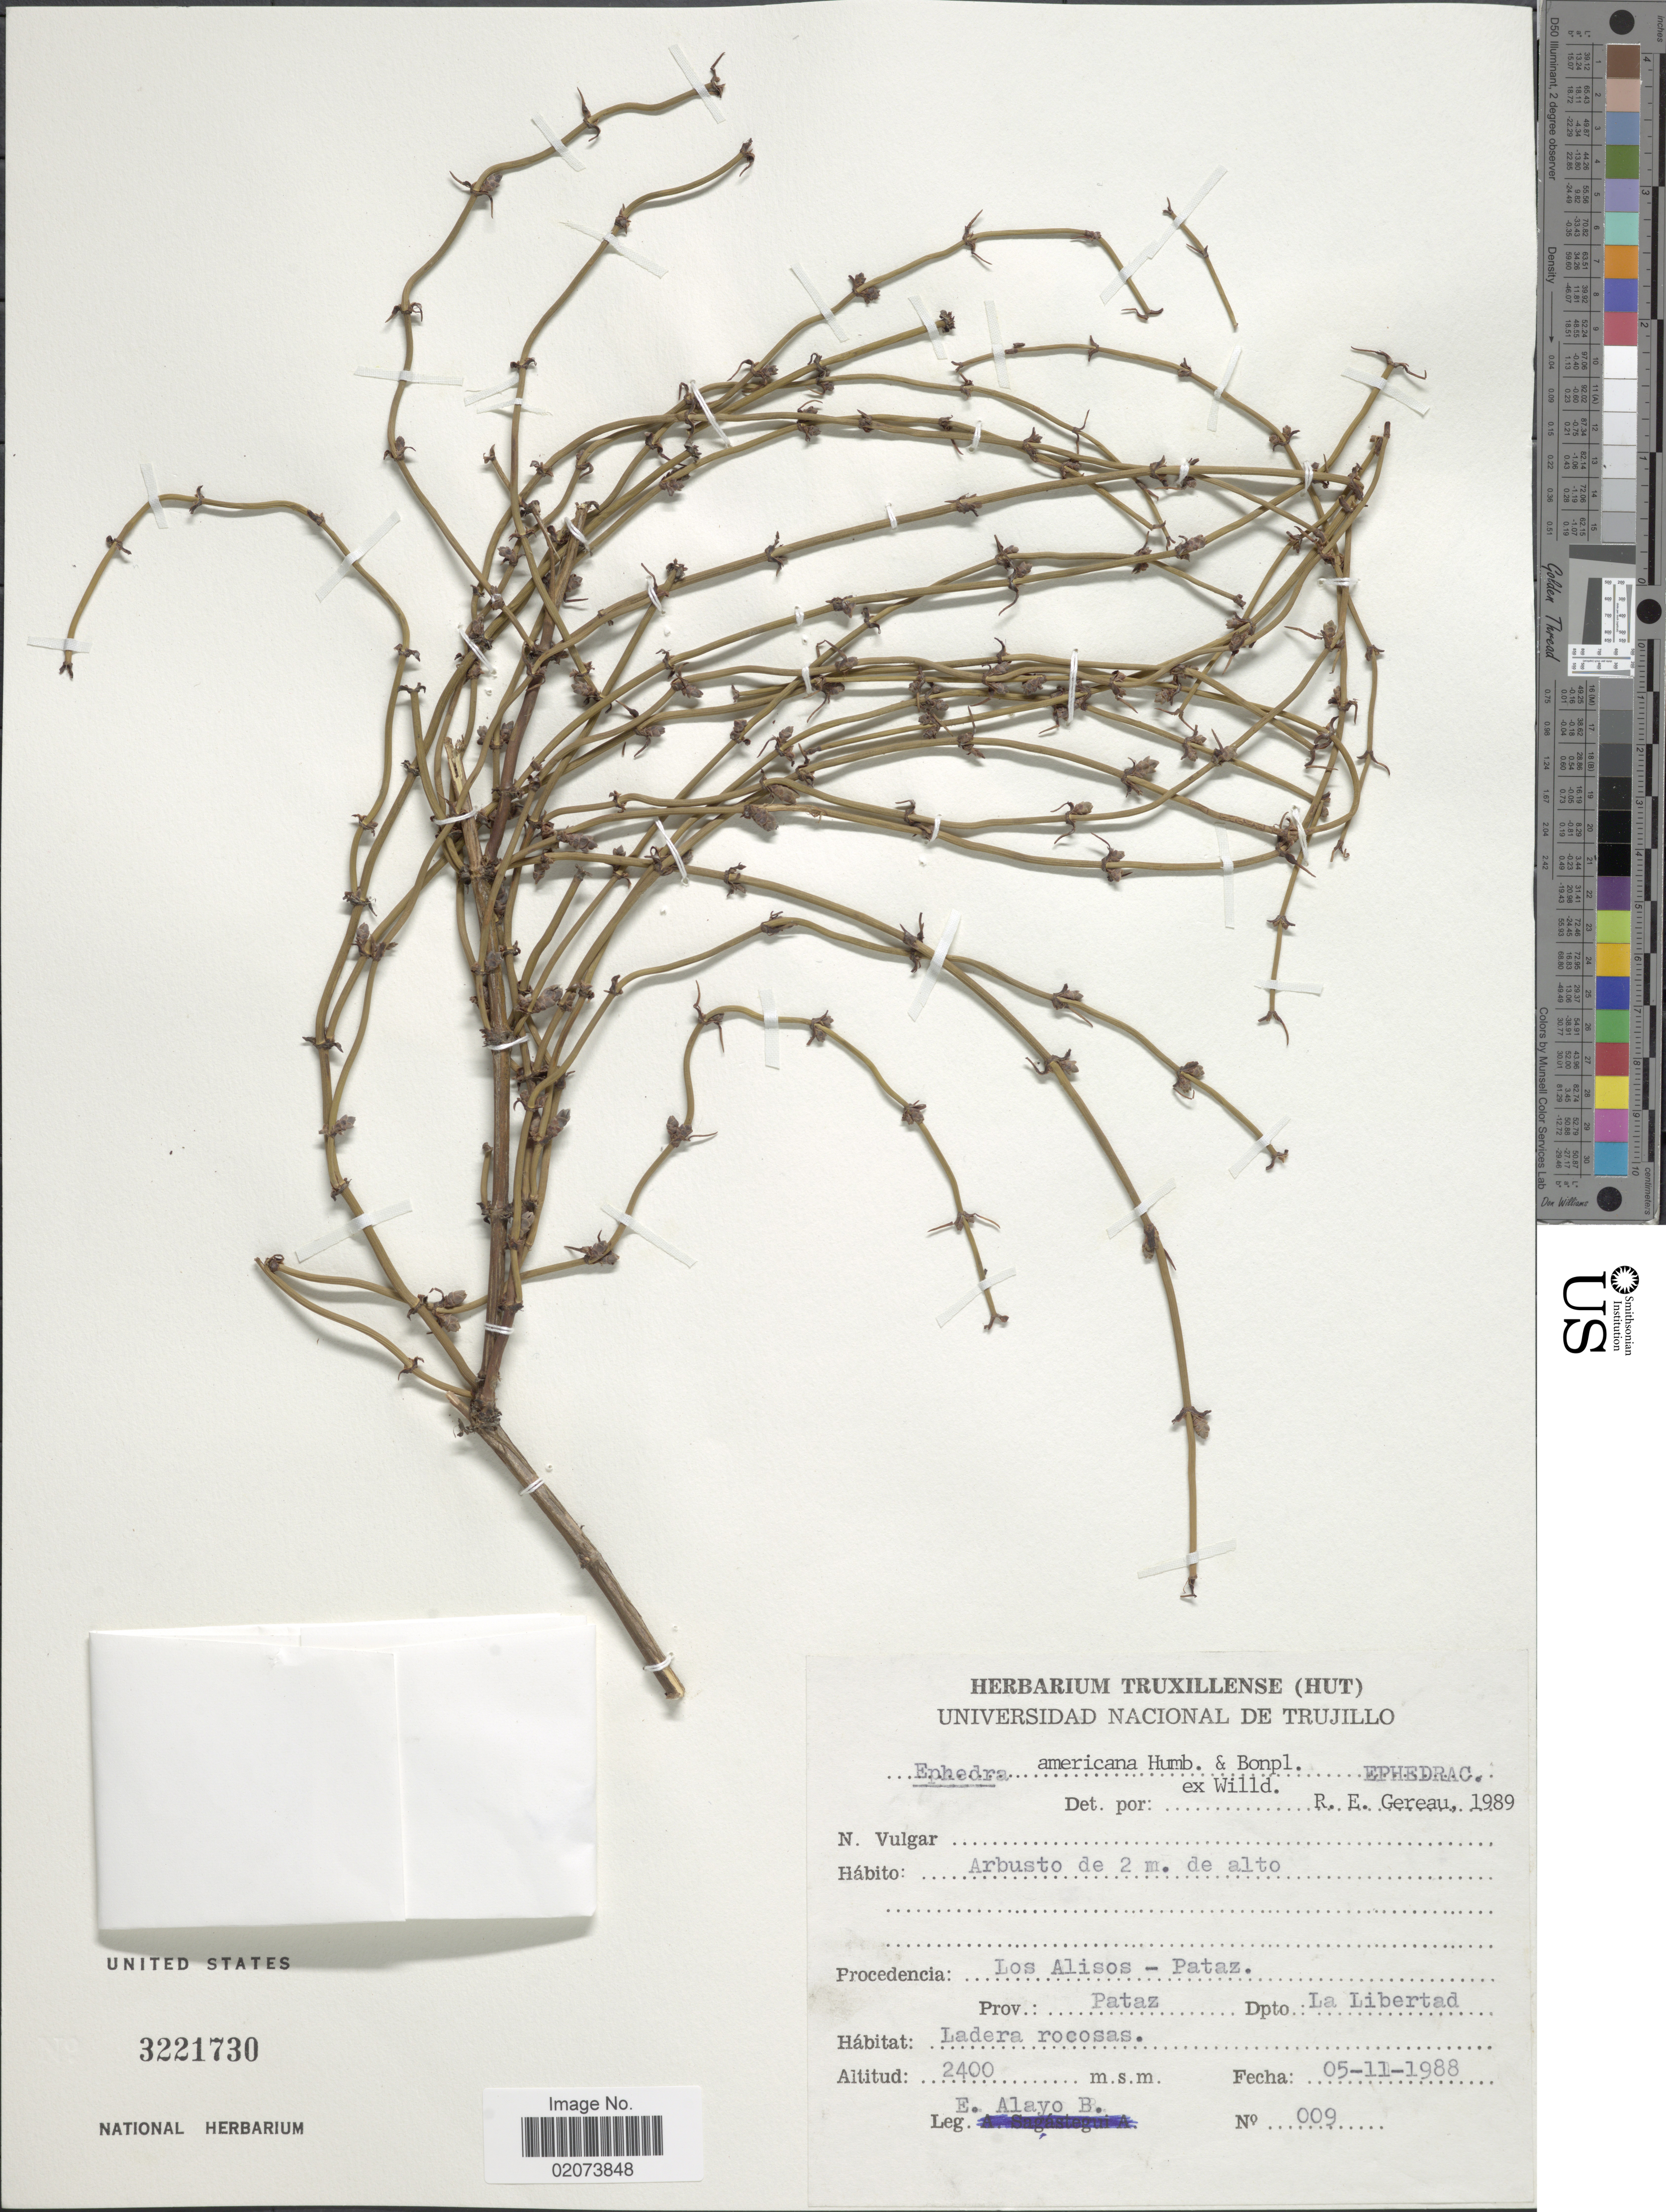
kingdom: Plantae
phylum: Tracheophyta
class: Gnetopsida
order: Ephedrales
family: Ephedraceae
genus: Ephedra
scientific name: Ephedra americana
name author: Humb. & Bonpl. ex Willd.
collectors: E. Alayo B.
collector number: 009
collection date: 1988-11-05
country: Peru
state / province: La Libertad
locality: Procedencia: Los Alisos - Pataz, Prov.: Pataz, Dpto. La Libertad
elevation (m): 2400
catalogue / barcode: US 3221730